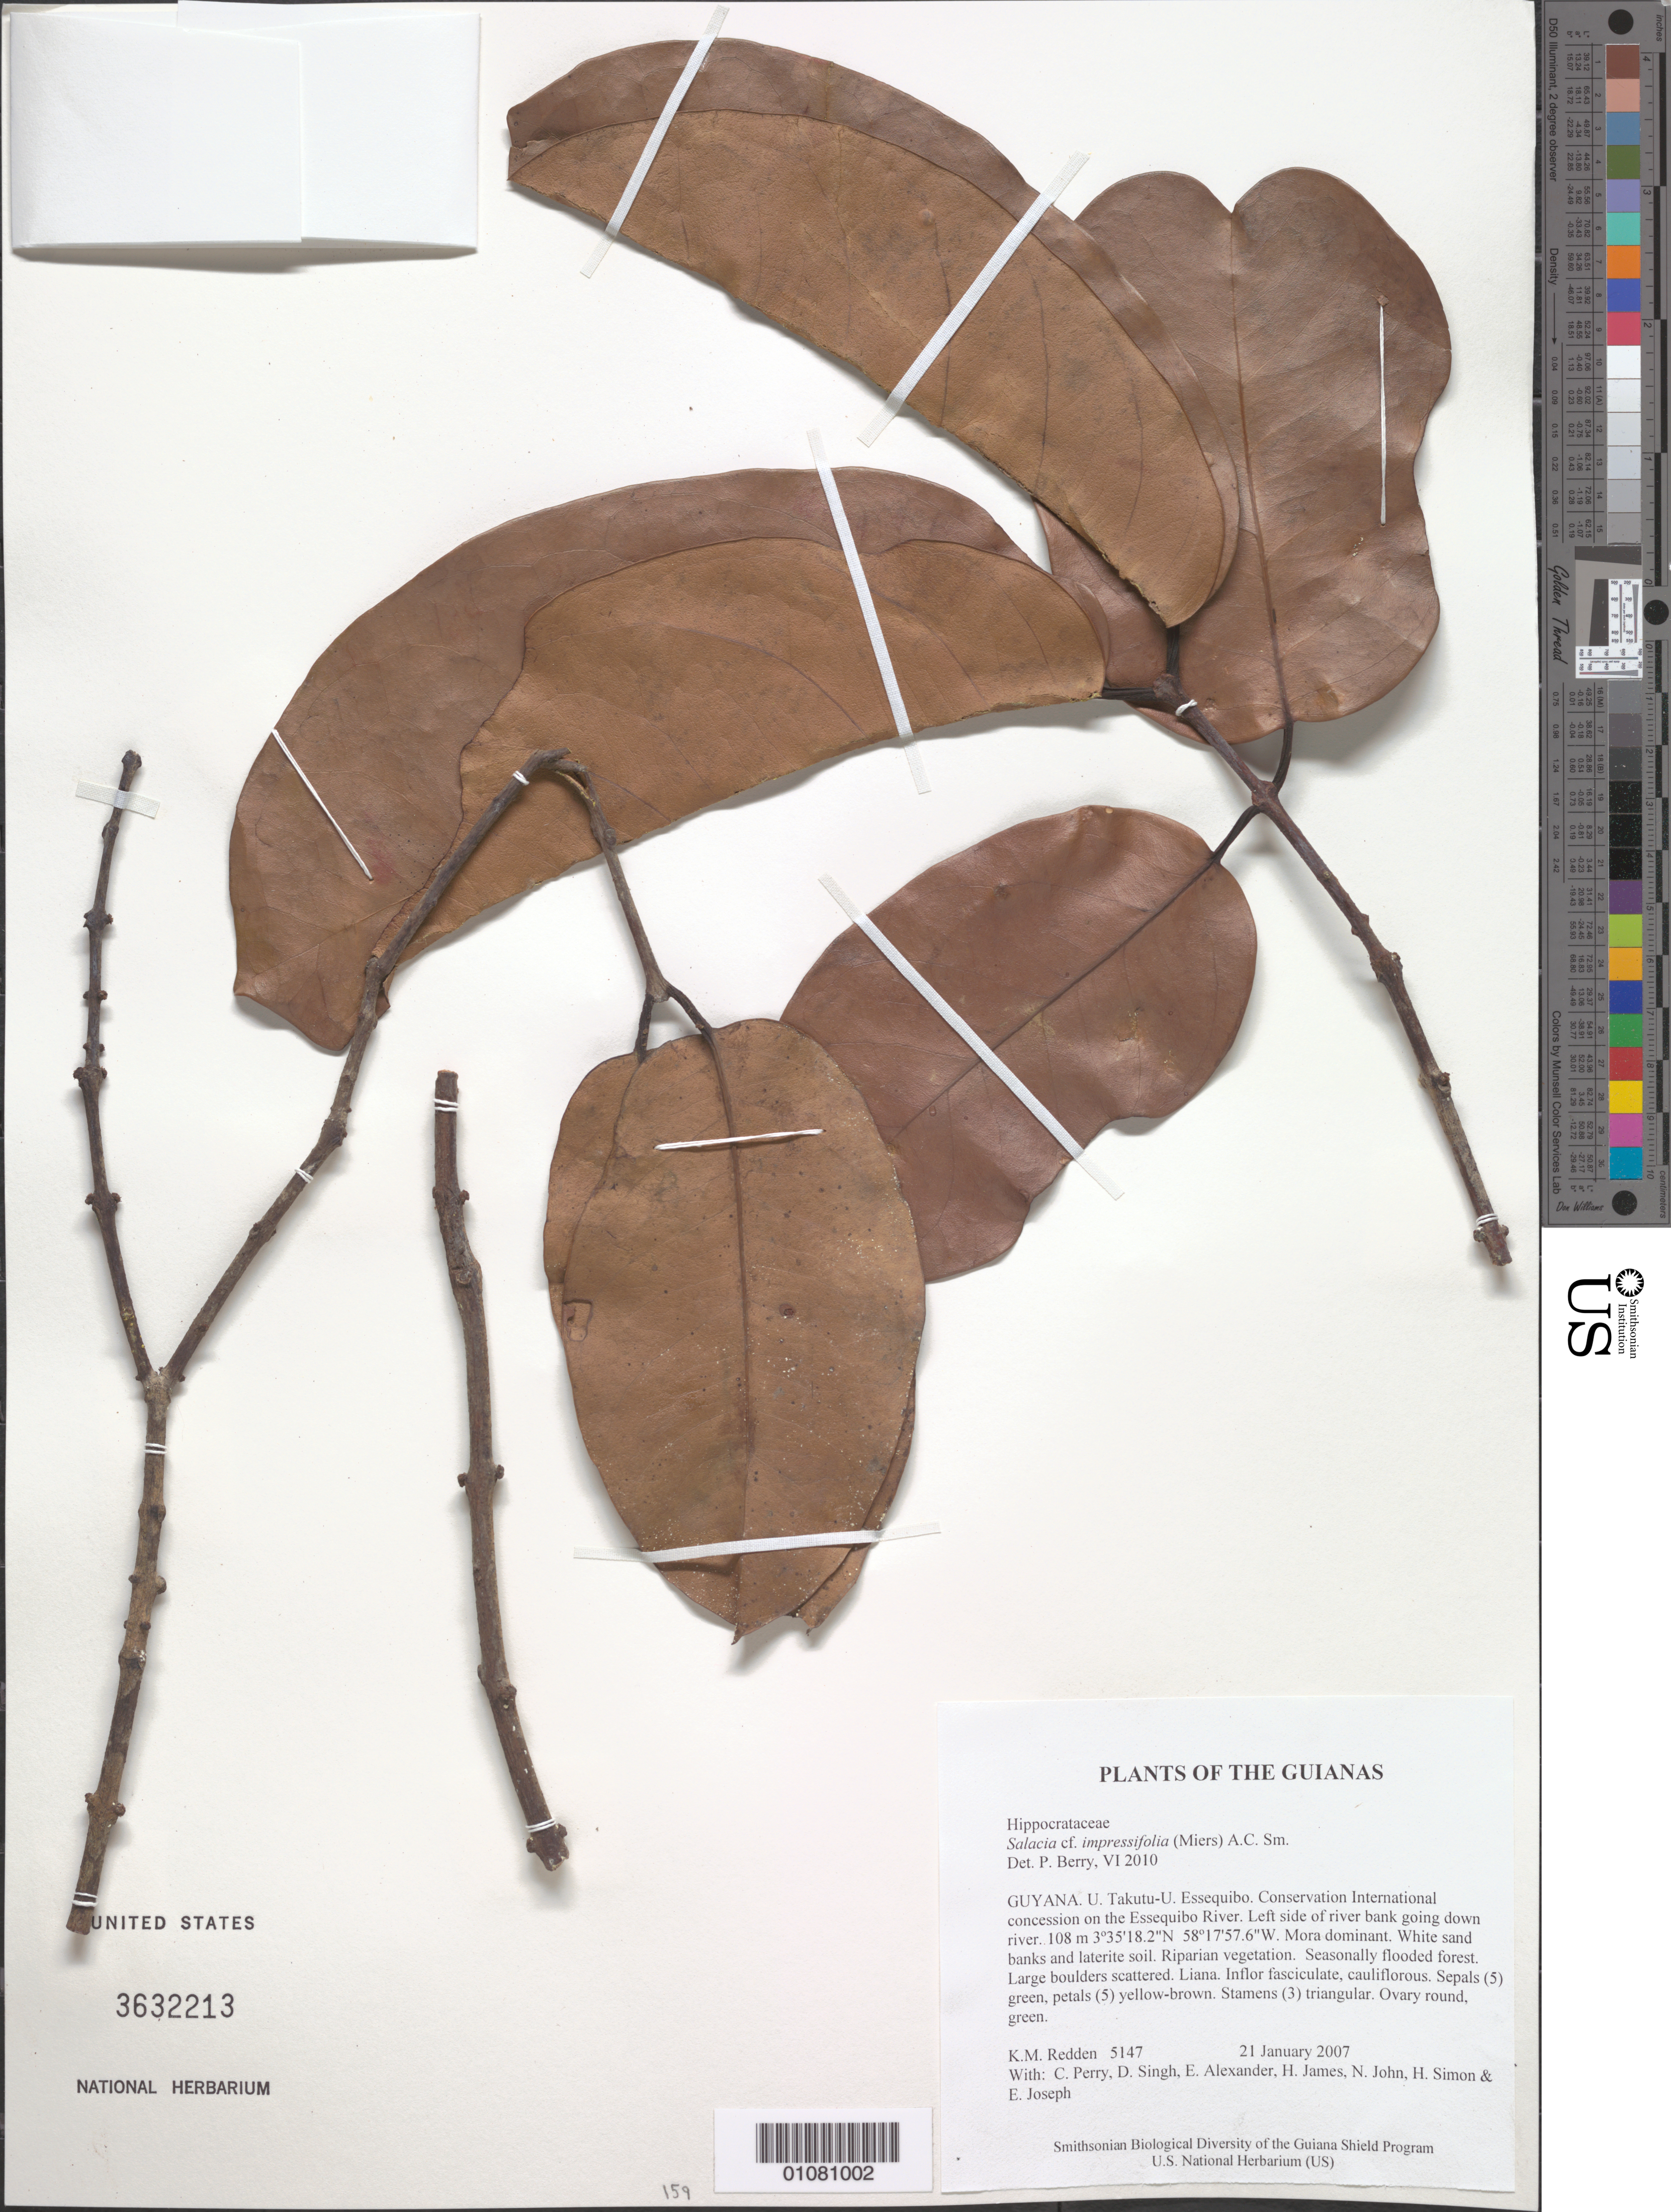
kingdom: Plantae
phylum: Tracheophyta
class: Magnoliopsida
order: Celastrales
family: Celastraceae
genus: Salacia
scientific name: Salacia impressifolia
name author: (Miers) A.C. Sm.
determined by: Berry, P. E., (WIS), University of Wisconsin - Madison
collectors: K. M. Redden, C. Perry, D. Singh, E. Alexander, H. James, N. John, H. Simon & E. Joseph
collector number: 5147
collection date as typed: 21 January 2007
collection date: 2007-01-21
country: Guyana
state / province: U. Takutu-U. Essequibo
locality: Conservation International concession on the Essequibo River. Left side of river bank going down river.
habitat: Mora dominant. White sand banks and laterite soil. Riparian vegetation. Seasonally flooded forest. Large boulders scattered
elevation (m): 108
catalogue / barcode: US 3632213